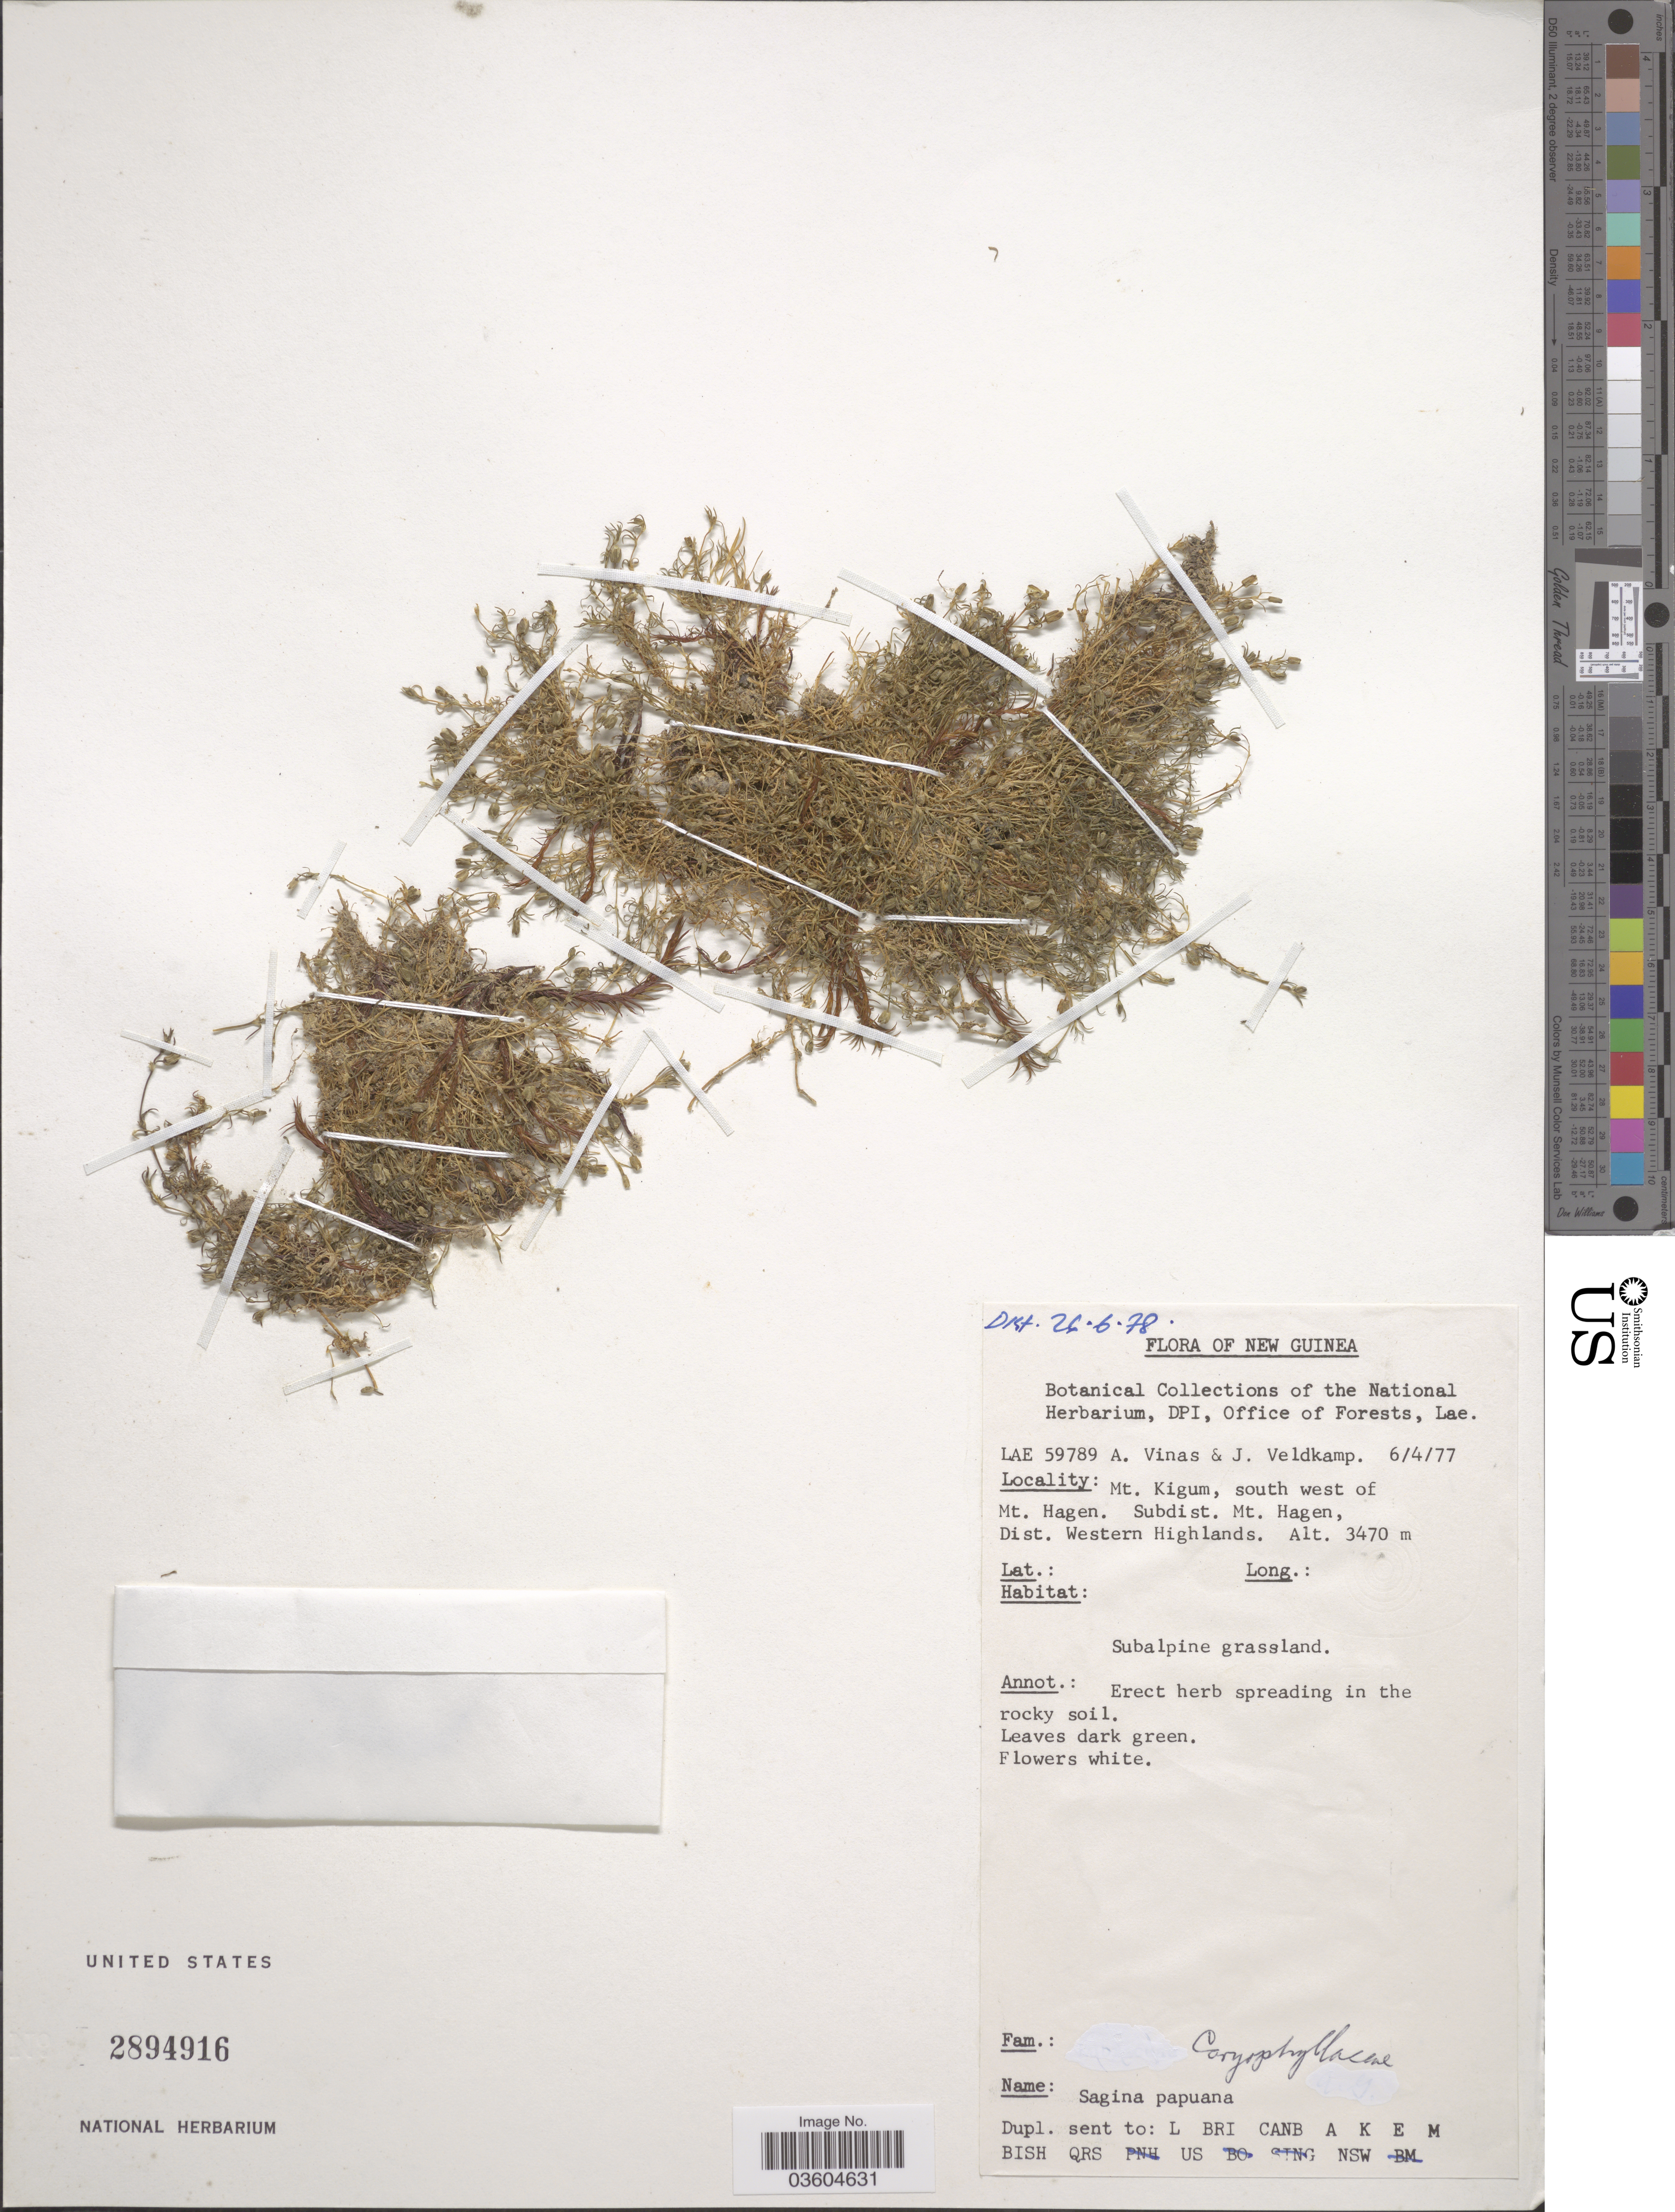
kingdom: Plantae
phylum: Tracheophyta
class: Magnoliopsida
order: Caryophyllales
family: Caryophyllaceae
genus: Sagina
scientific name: Sagina papuana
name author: Warb.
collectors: A. Vinas & J. F. Veldkamp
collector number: LAE59789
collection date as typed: Transcribed d/m/y: 6/4/77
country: Papua New Guinea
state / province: Western Highlands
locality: New Guinea. Mt. Kigum, south west of Mt. Hagen. Subdist. Mt. Hagen, Dist. Western Highlands.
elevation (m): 3470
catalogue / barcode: US 2894916